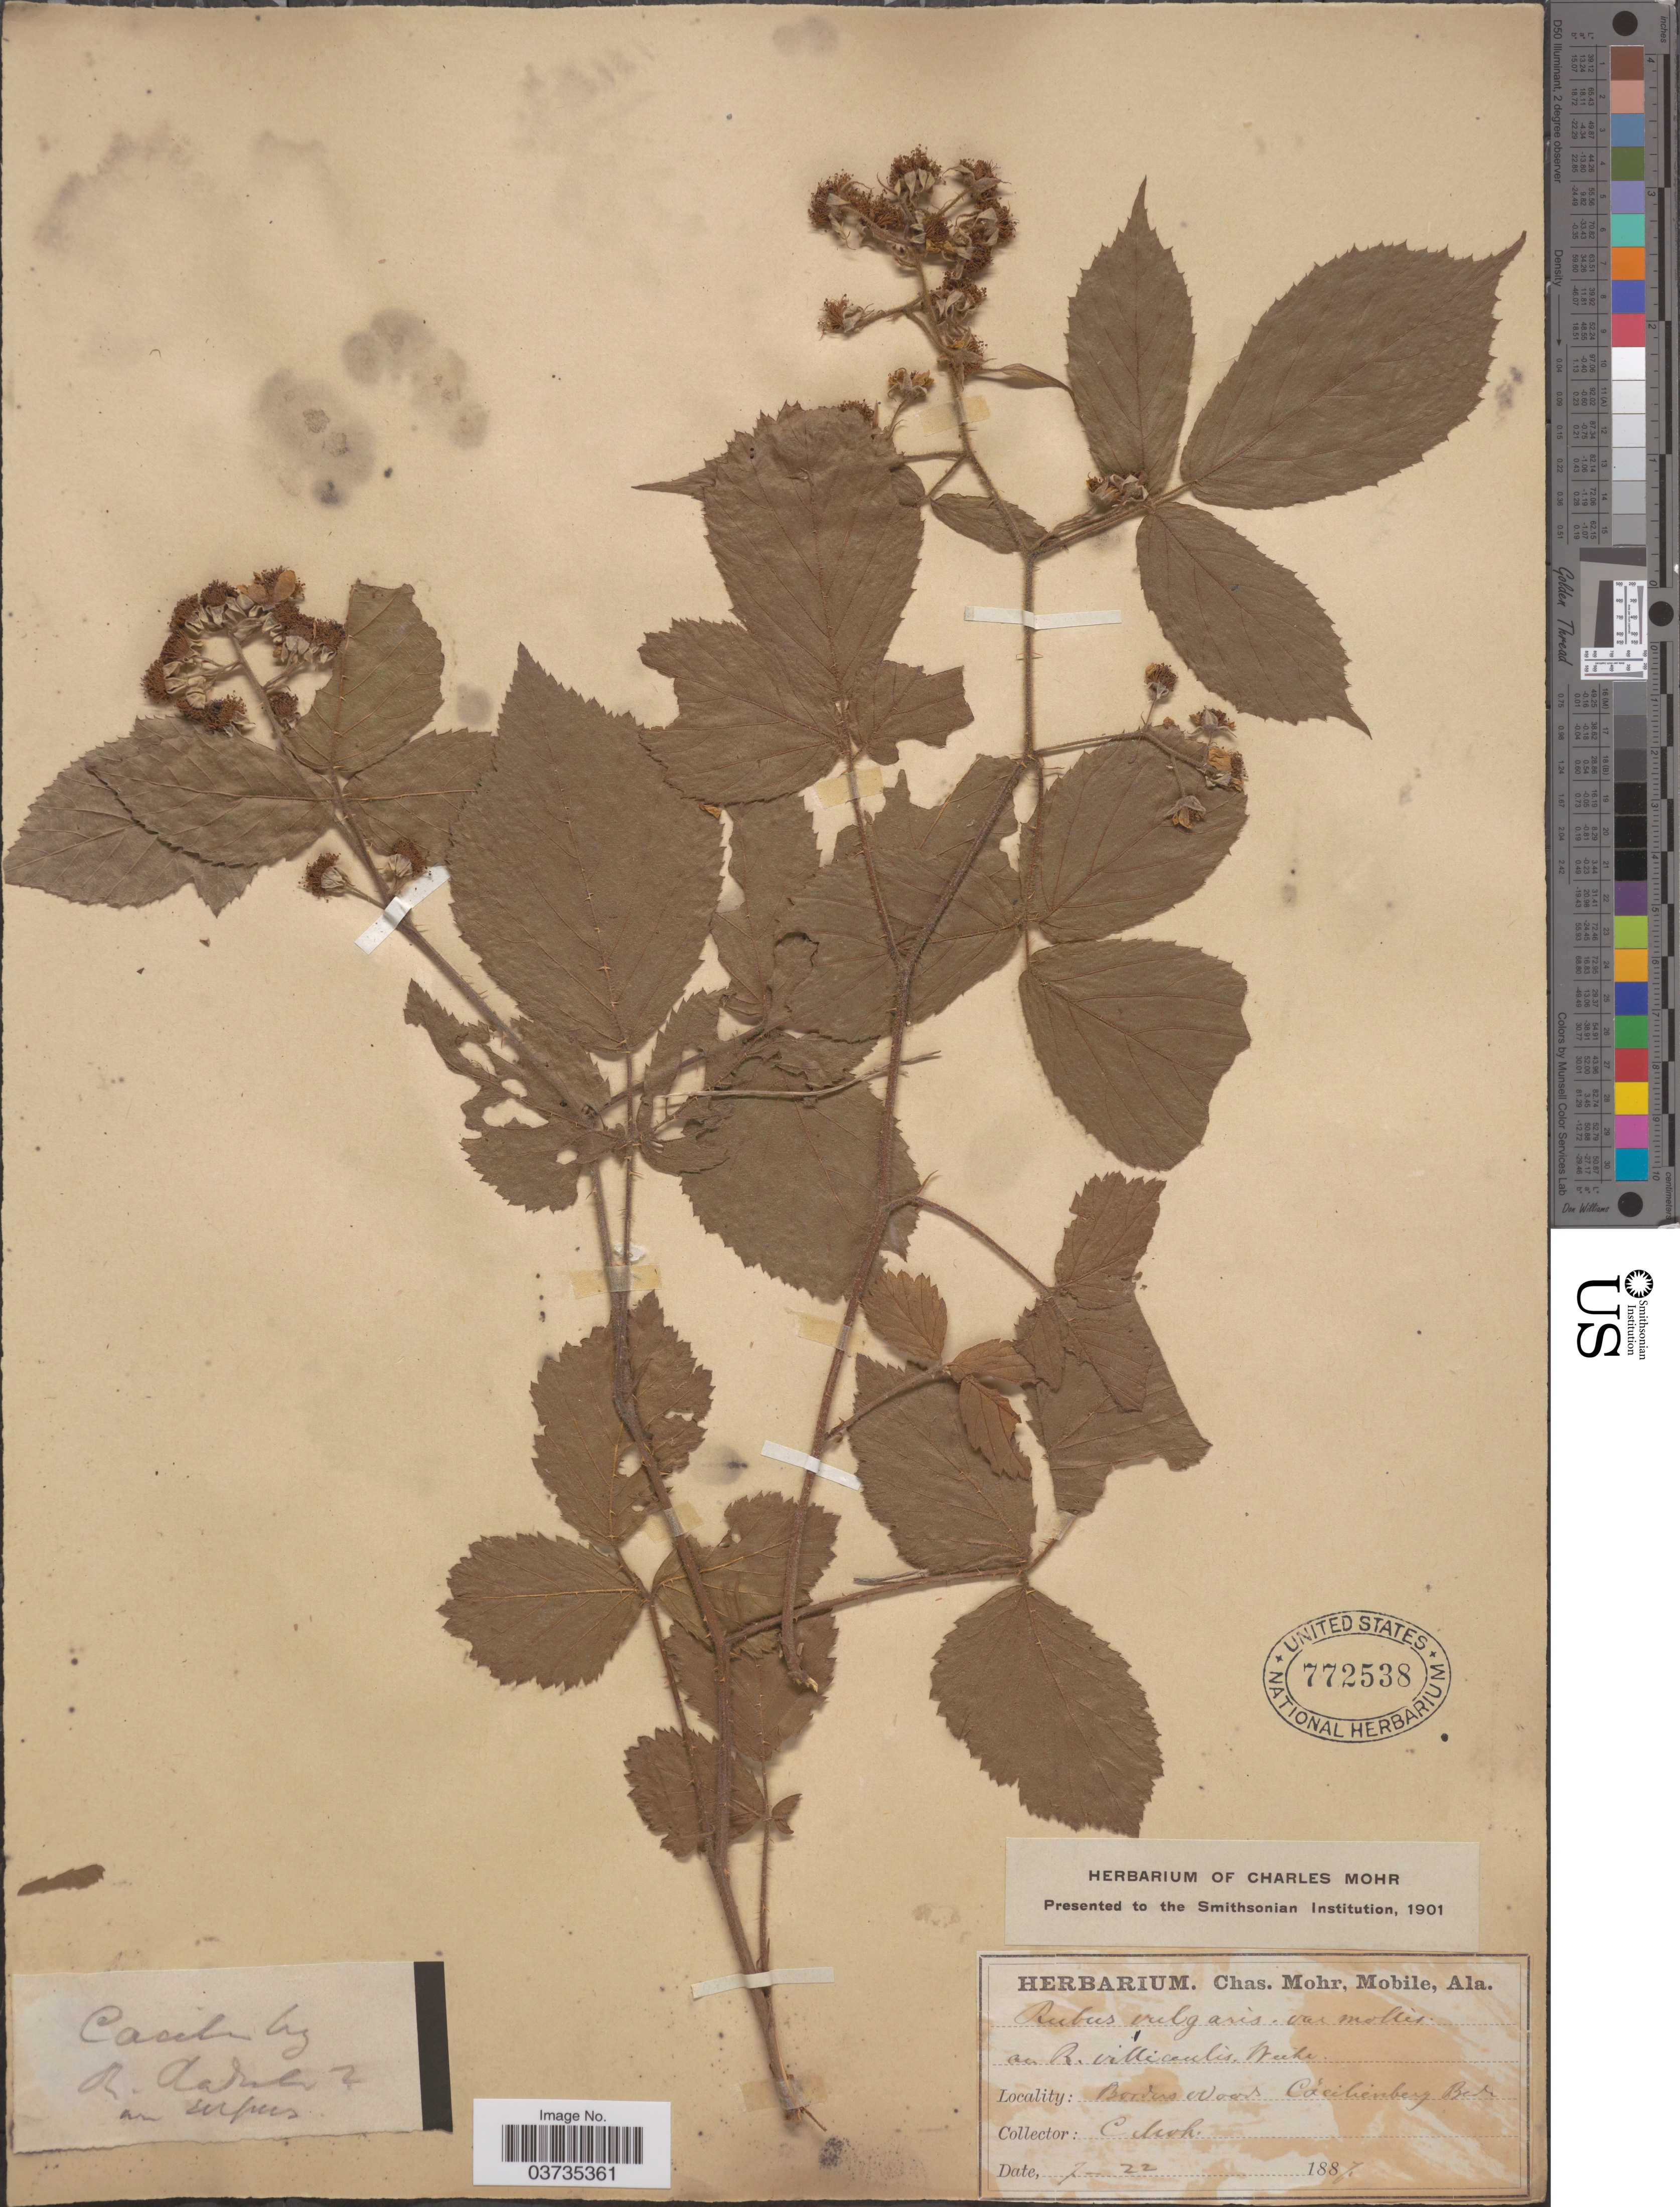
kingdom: Plantae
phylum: Tracheophyta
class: Magnoliopsida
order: Rosales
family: Rosaceae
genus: Rubus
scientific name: Rubus vulgaris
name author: Weihe & Nees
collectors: Mohr, C. T. (herbarium)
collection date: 1887-07-22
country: Germany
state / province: Baden-Württemberg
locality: Borders woods Cäcilienberg Baden.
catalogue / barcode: US 772538